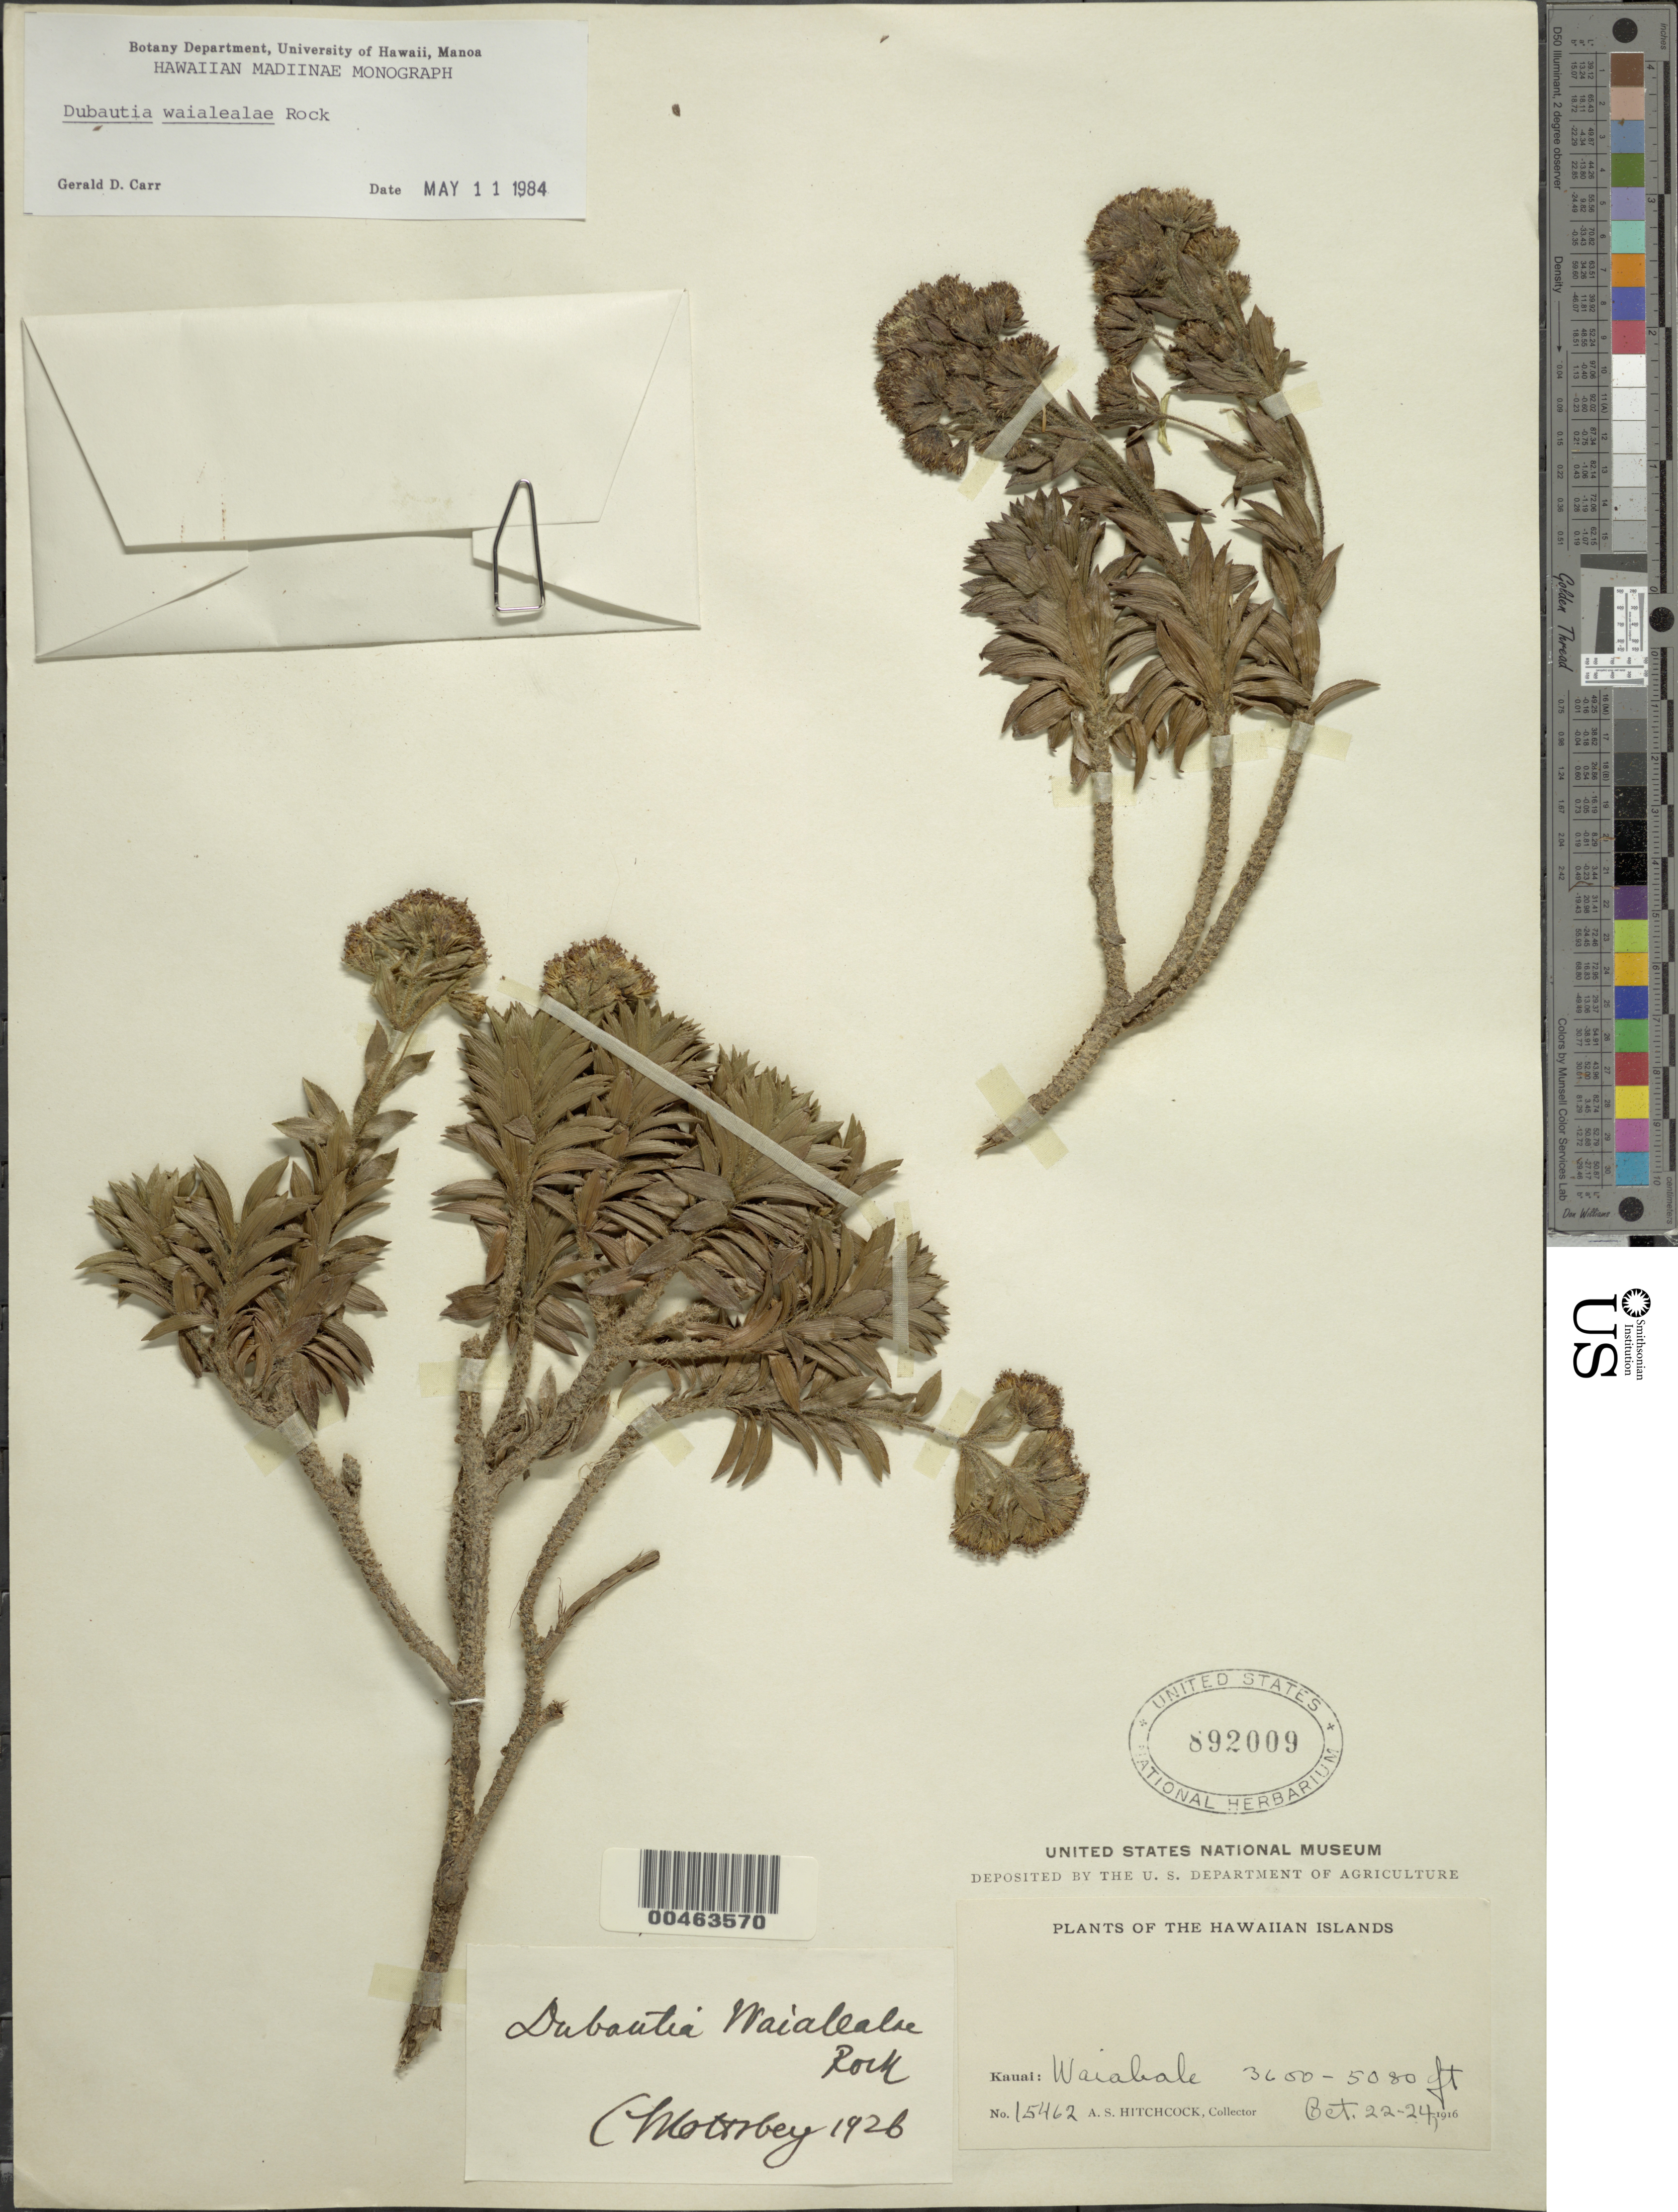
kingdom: Plantae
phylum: Tracheophyta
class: Magnoliopsida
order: Asterales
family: Asteraceae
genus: Dubautia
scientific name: Dubautia waialealae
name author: Rock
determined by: Carr, G. D.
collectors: A. S. Hitchcock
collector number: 15462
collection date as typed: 22 Oct 1916 to 24 Oct 1916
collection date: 1916-10-22/1916-10-24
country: United States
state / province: Hawaii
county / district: Kauai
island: Kaua'i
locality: Waialeale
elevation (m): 1097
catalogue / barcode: US 862009